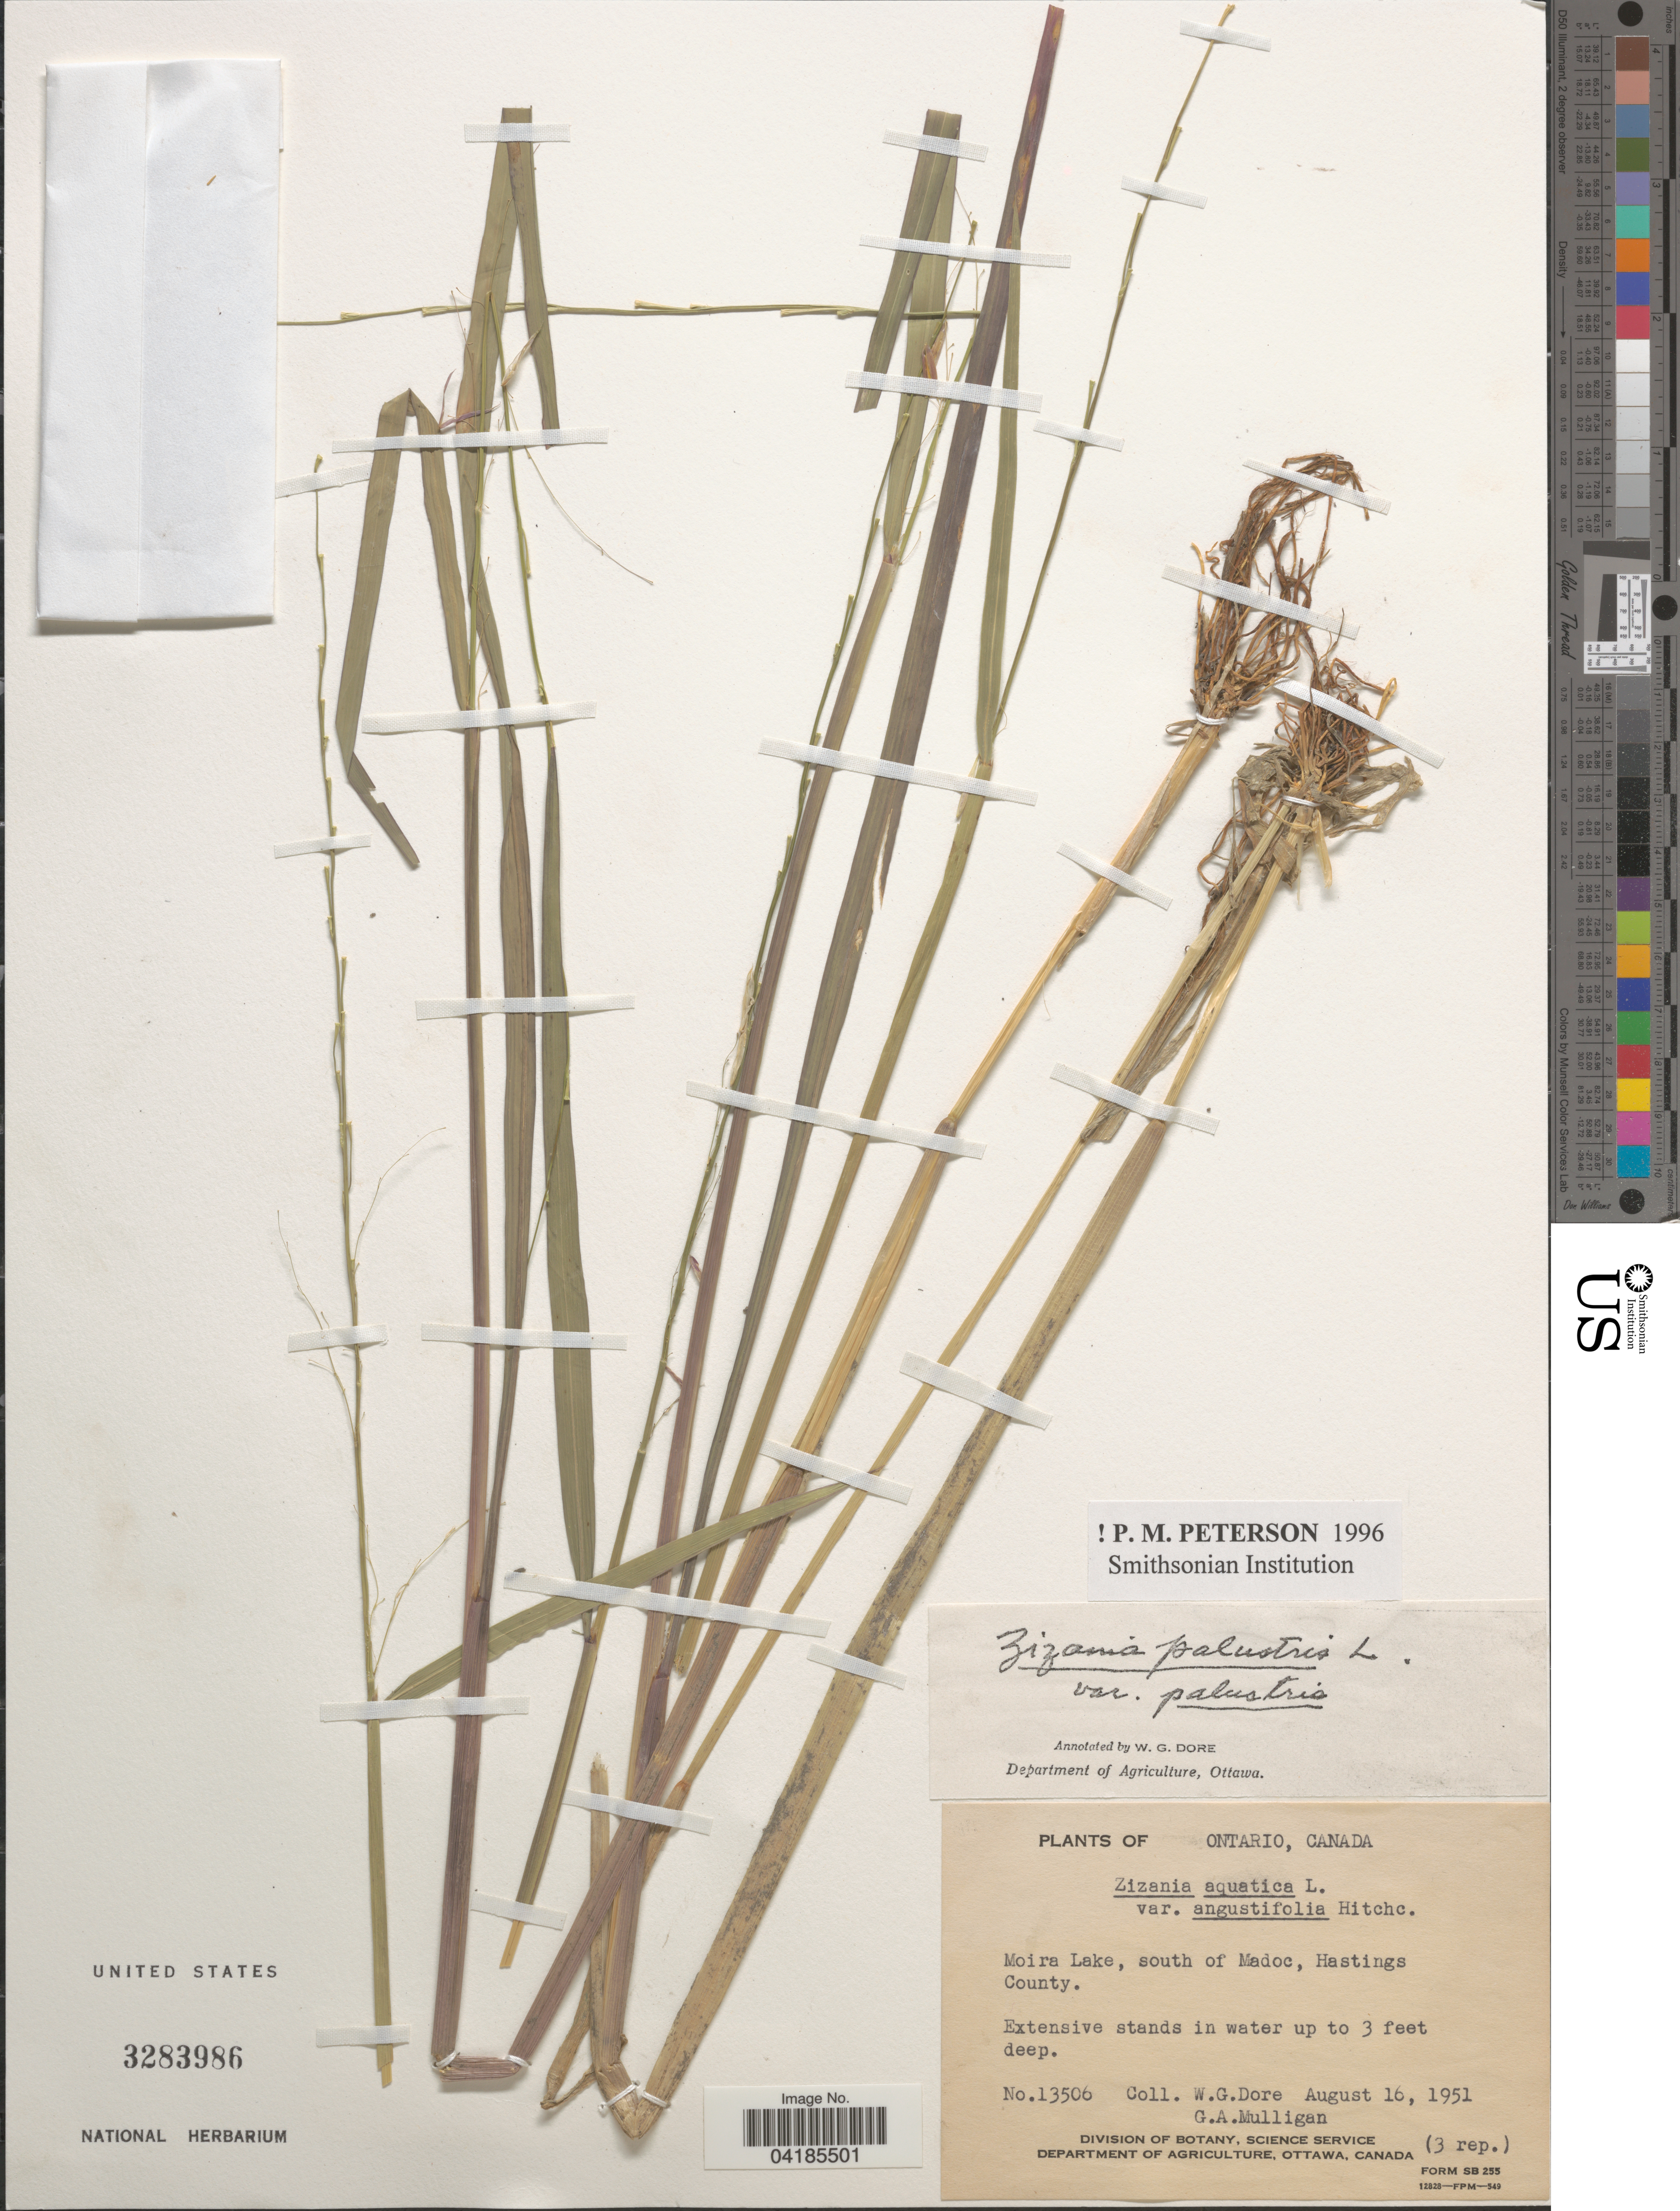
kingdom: Plantae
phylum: Tracheophyta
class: Liliopsida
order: Poales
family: Poaceae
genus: Zizania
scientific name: Zizania palustris var. palustris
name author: L.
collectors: W. Dore & G. Mulligan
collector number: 13506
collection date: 1951-08-16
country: Canada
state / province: Ontario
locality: Moira Lake, south of Madoc, Hastings County.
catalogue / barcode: US 3283986